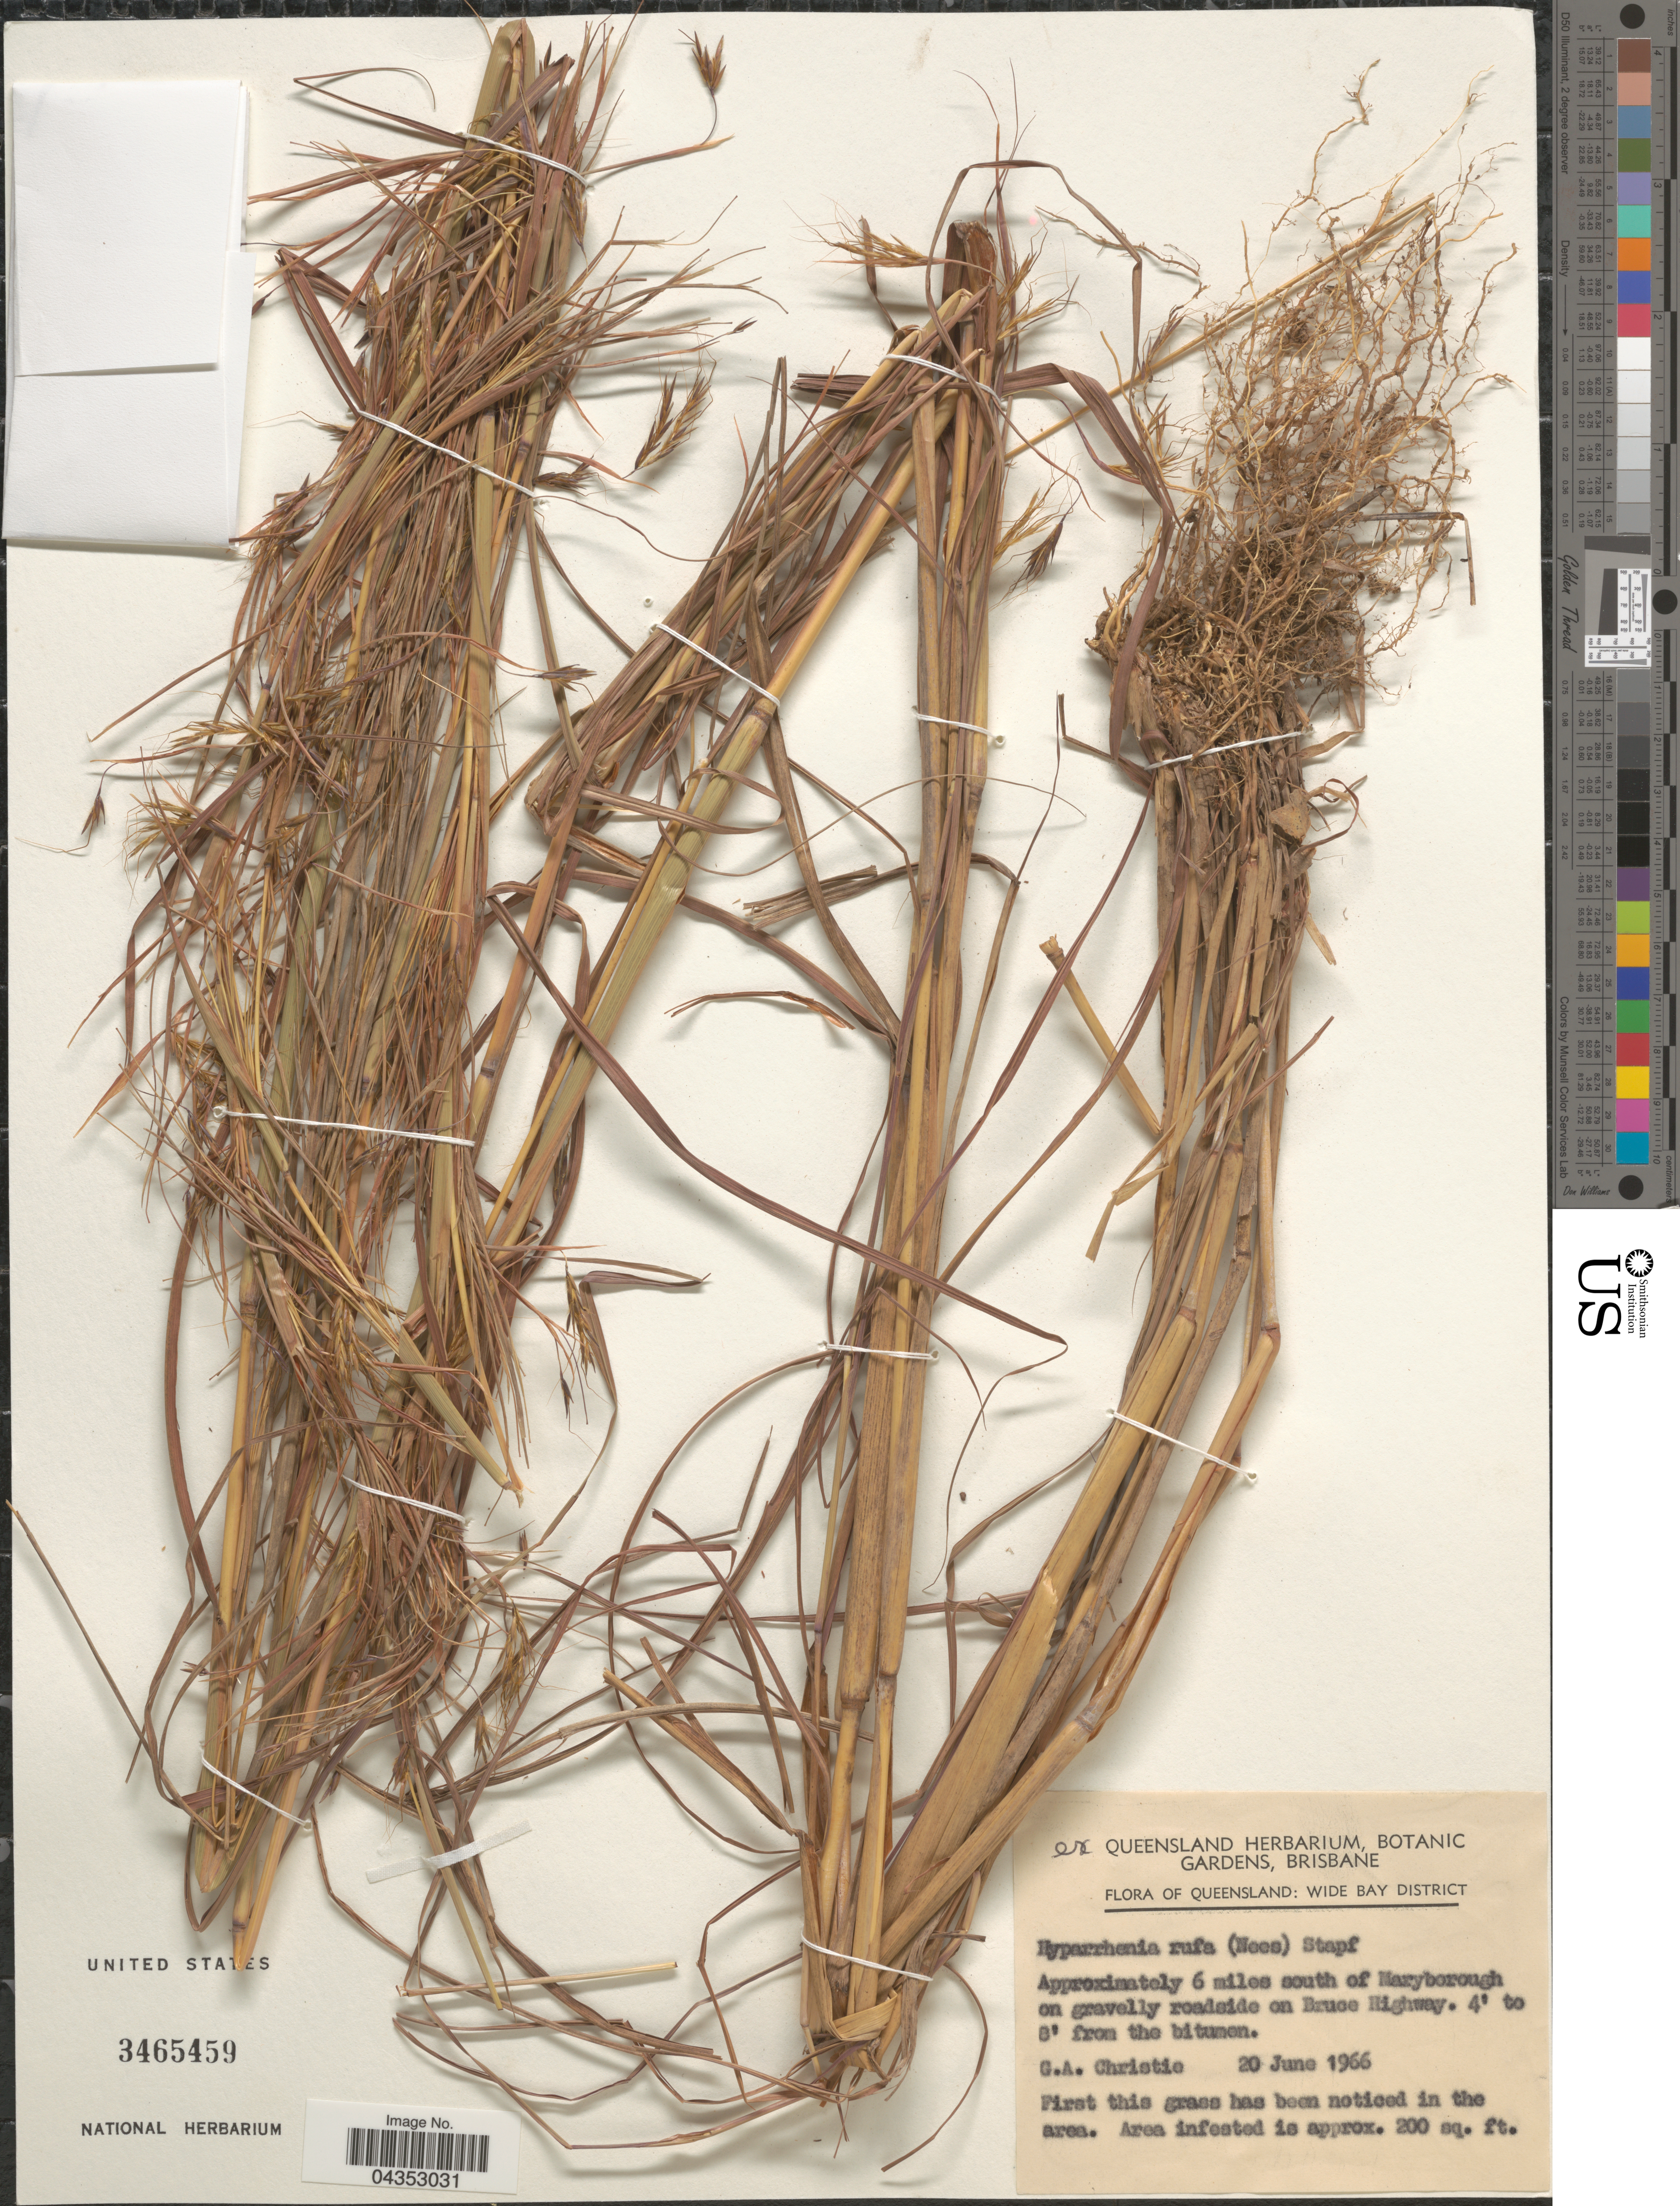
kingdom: Plantae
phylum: Tracheophyta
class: Liliopsida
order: Poales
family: Poaceae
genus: Hyparrhenia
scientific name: Hyparrhenia rufa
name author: (Nees) Stapf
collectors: G. Christie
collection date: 1966-06-20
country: Australia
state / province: Queensland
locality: Wide Bay District. Approximately 6 miles south of Marysborough on gravelly roadside on Bruce Highway.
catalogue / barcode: US 3465459